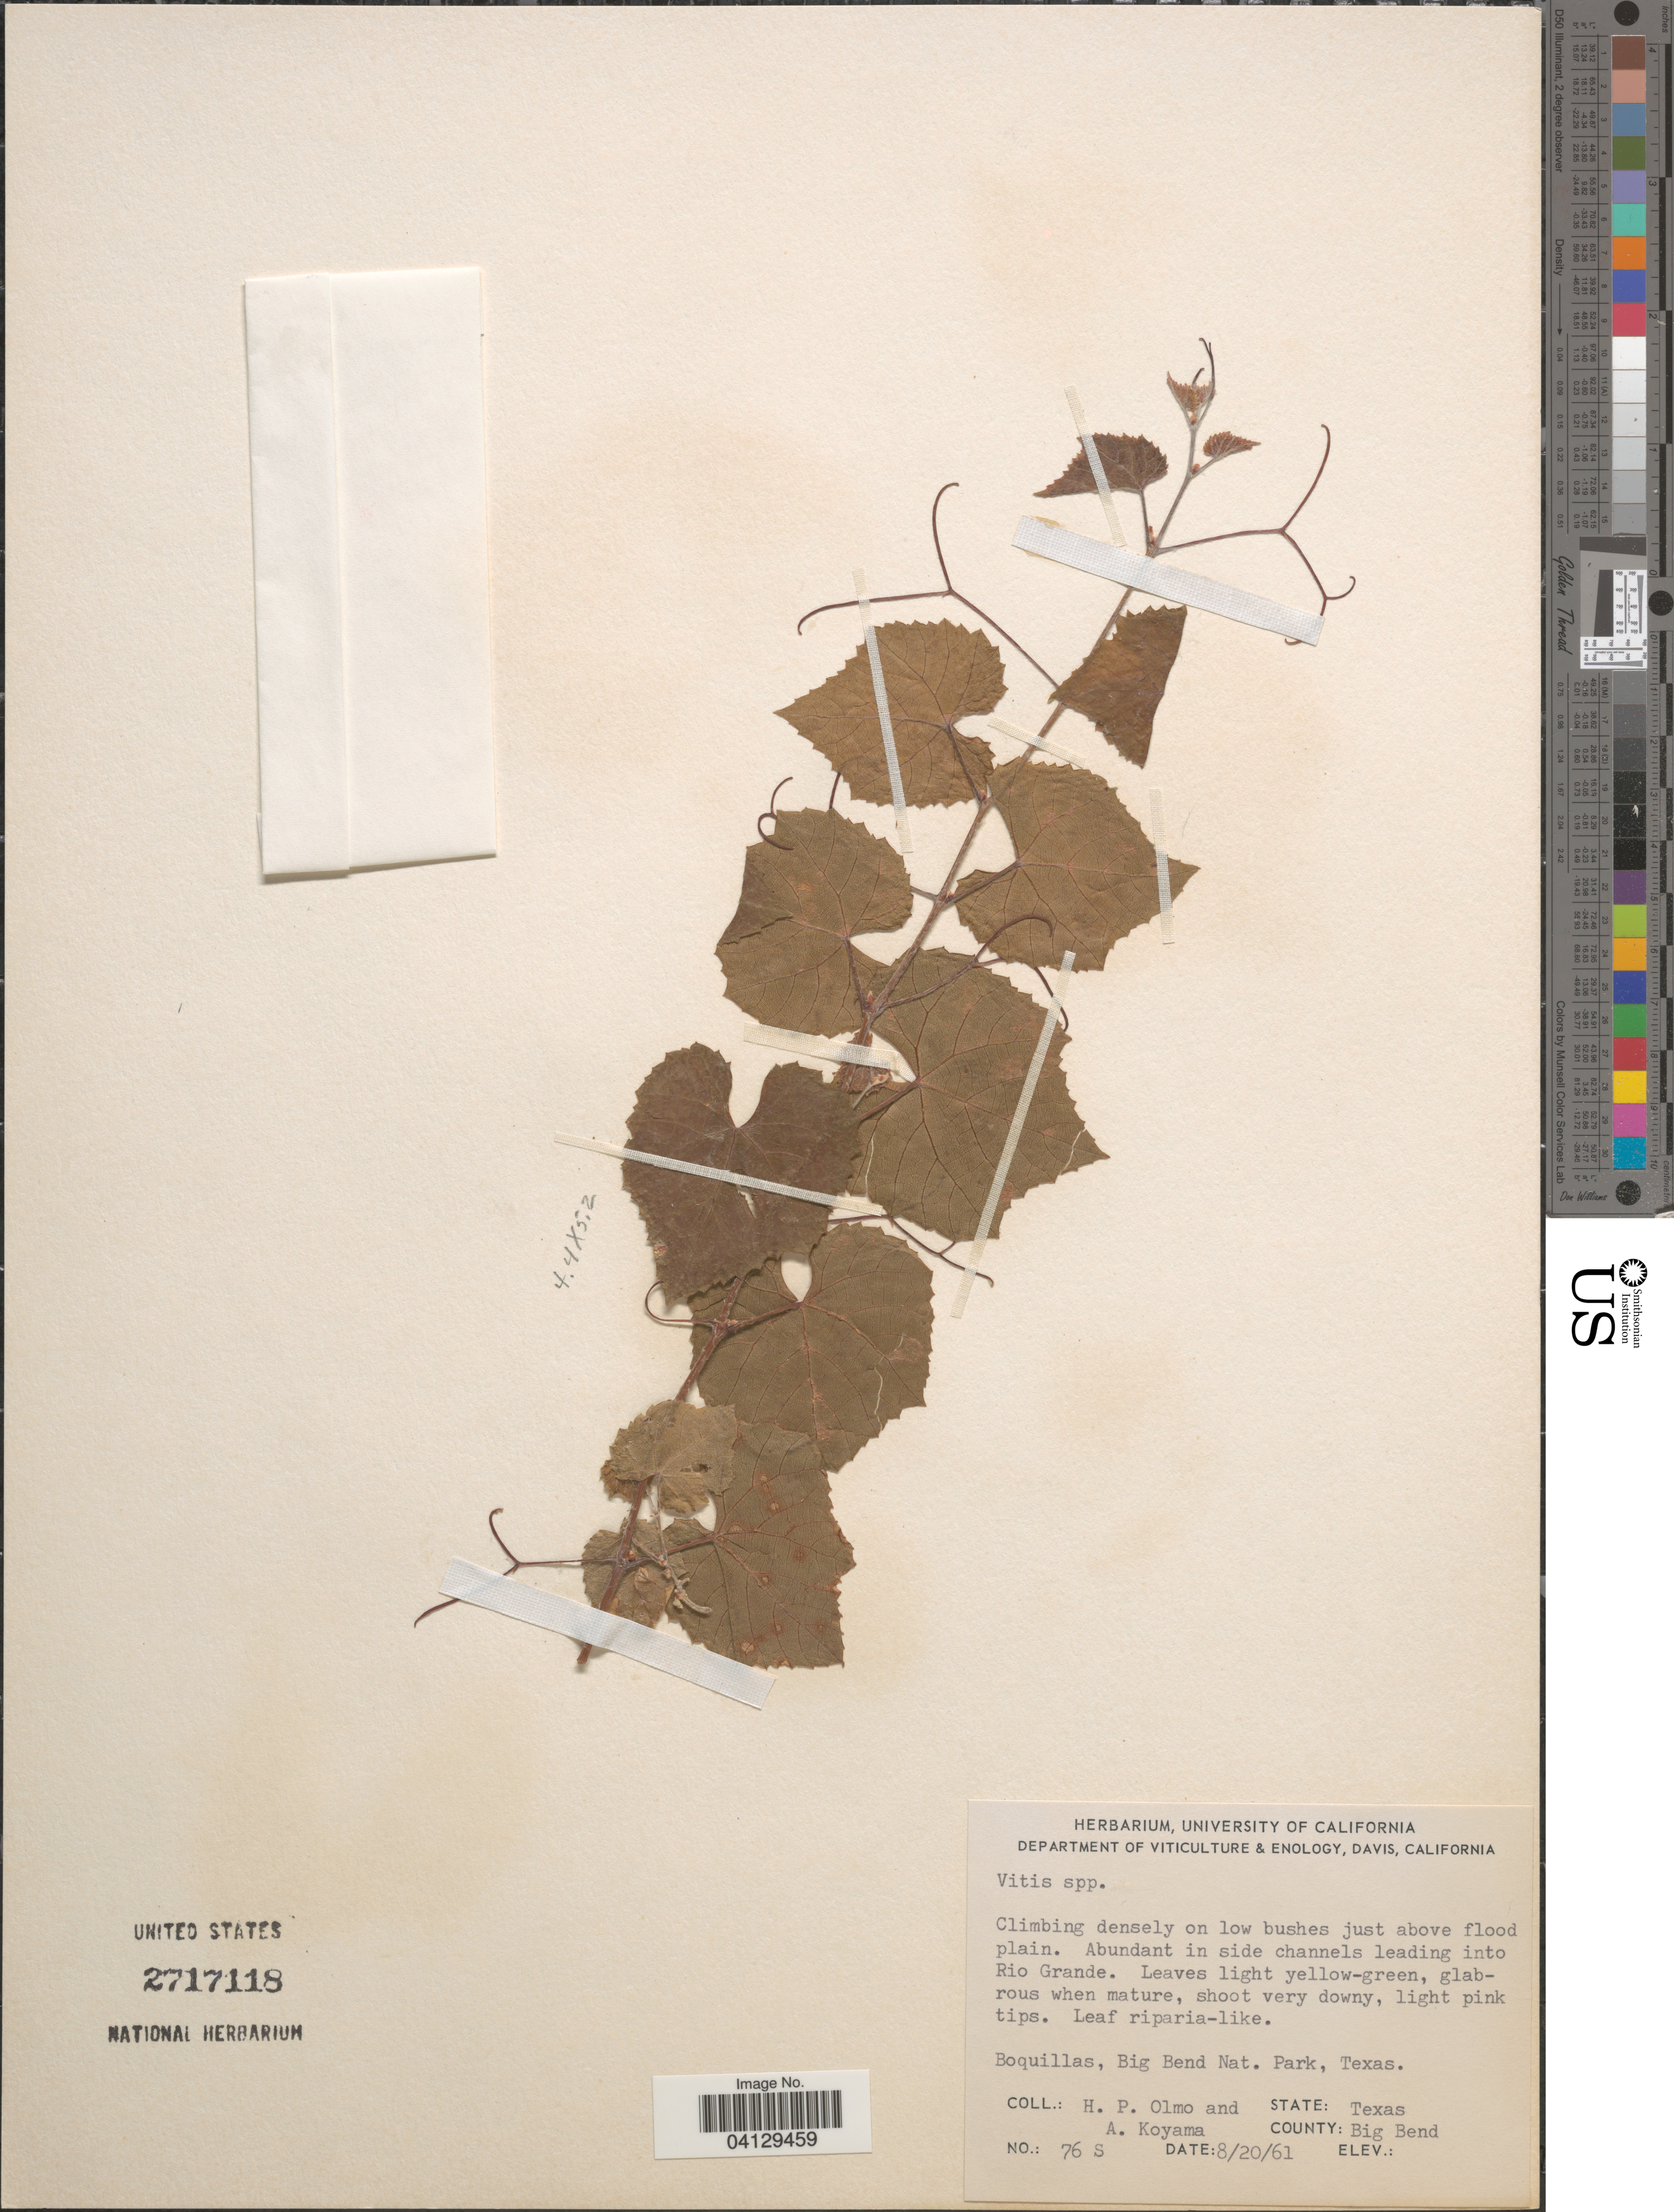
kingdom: Plantae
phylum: Tracheophyta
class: Magnoliopsida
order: Vitales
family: Vitaceae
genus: Vitis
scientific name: Vitis sp.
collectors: H. Olmo & A. Koyama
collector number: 76S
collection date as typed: Transcribed d/m/y: 20/8/61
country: United States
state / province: Texas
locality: Abundant in side channels leading into Rio Grande. Boquillas, Big Bend Nat. Park. County: Big Bend.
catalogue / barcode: US 2717118